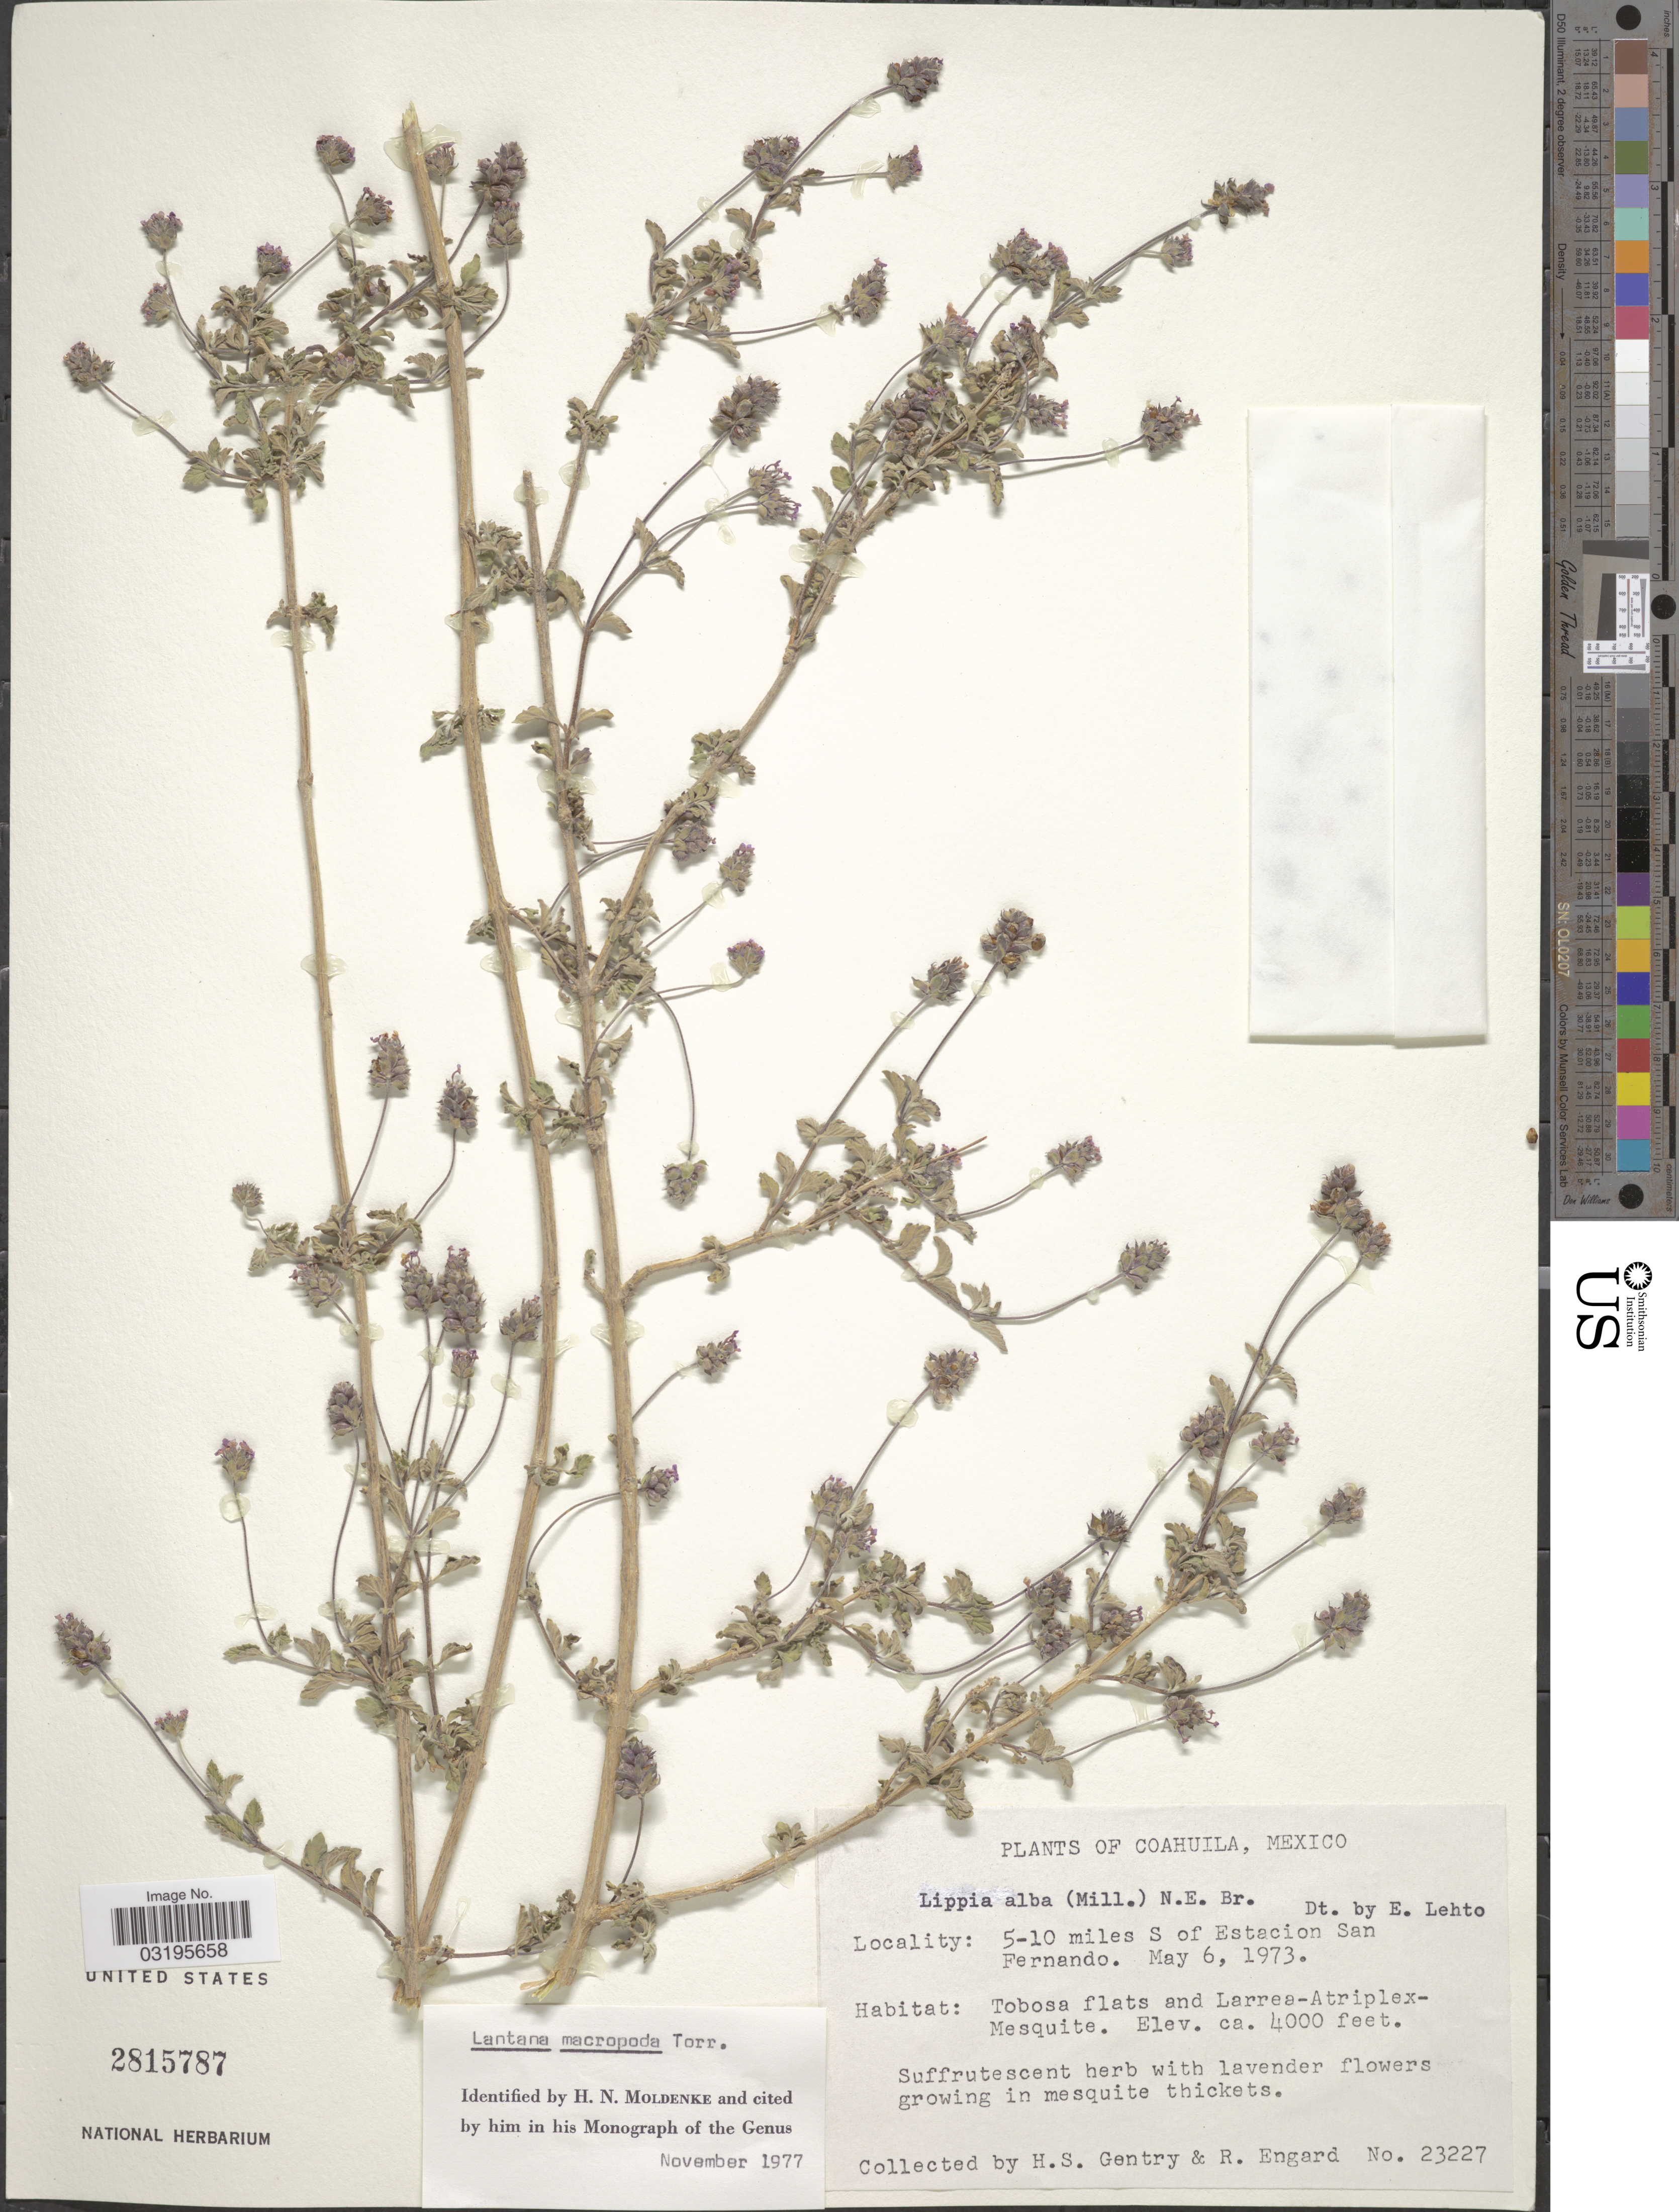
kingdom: Plantae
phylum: Tracheophyta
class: Magnoliopsida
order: Lamiales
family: Verbenaceae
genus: Lantana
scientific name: Lantana macropoda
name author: Torr.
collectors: H. S. Gentry & R. Engard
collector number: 23227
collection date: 1973-05-06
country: Mexico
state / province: Coahuila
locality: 5-10 miles S of Estacion San Fernando.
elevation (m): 1219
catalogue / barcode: US 2815787